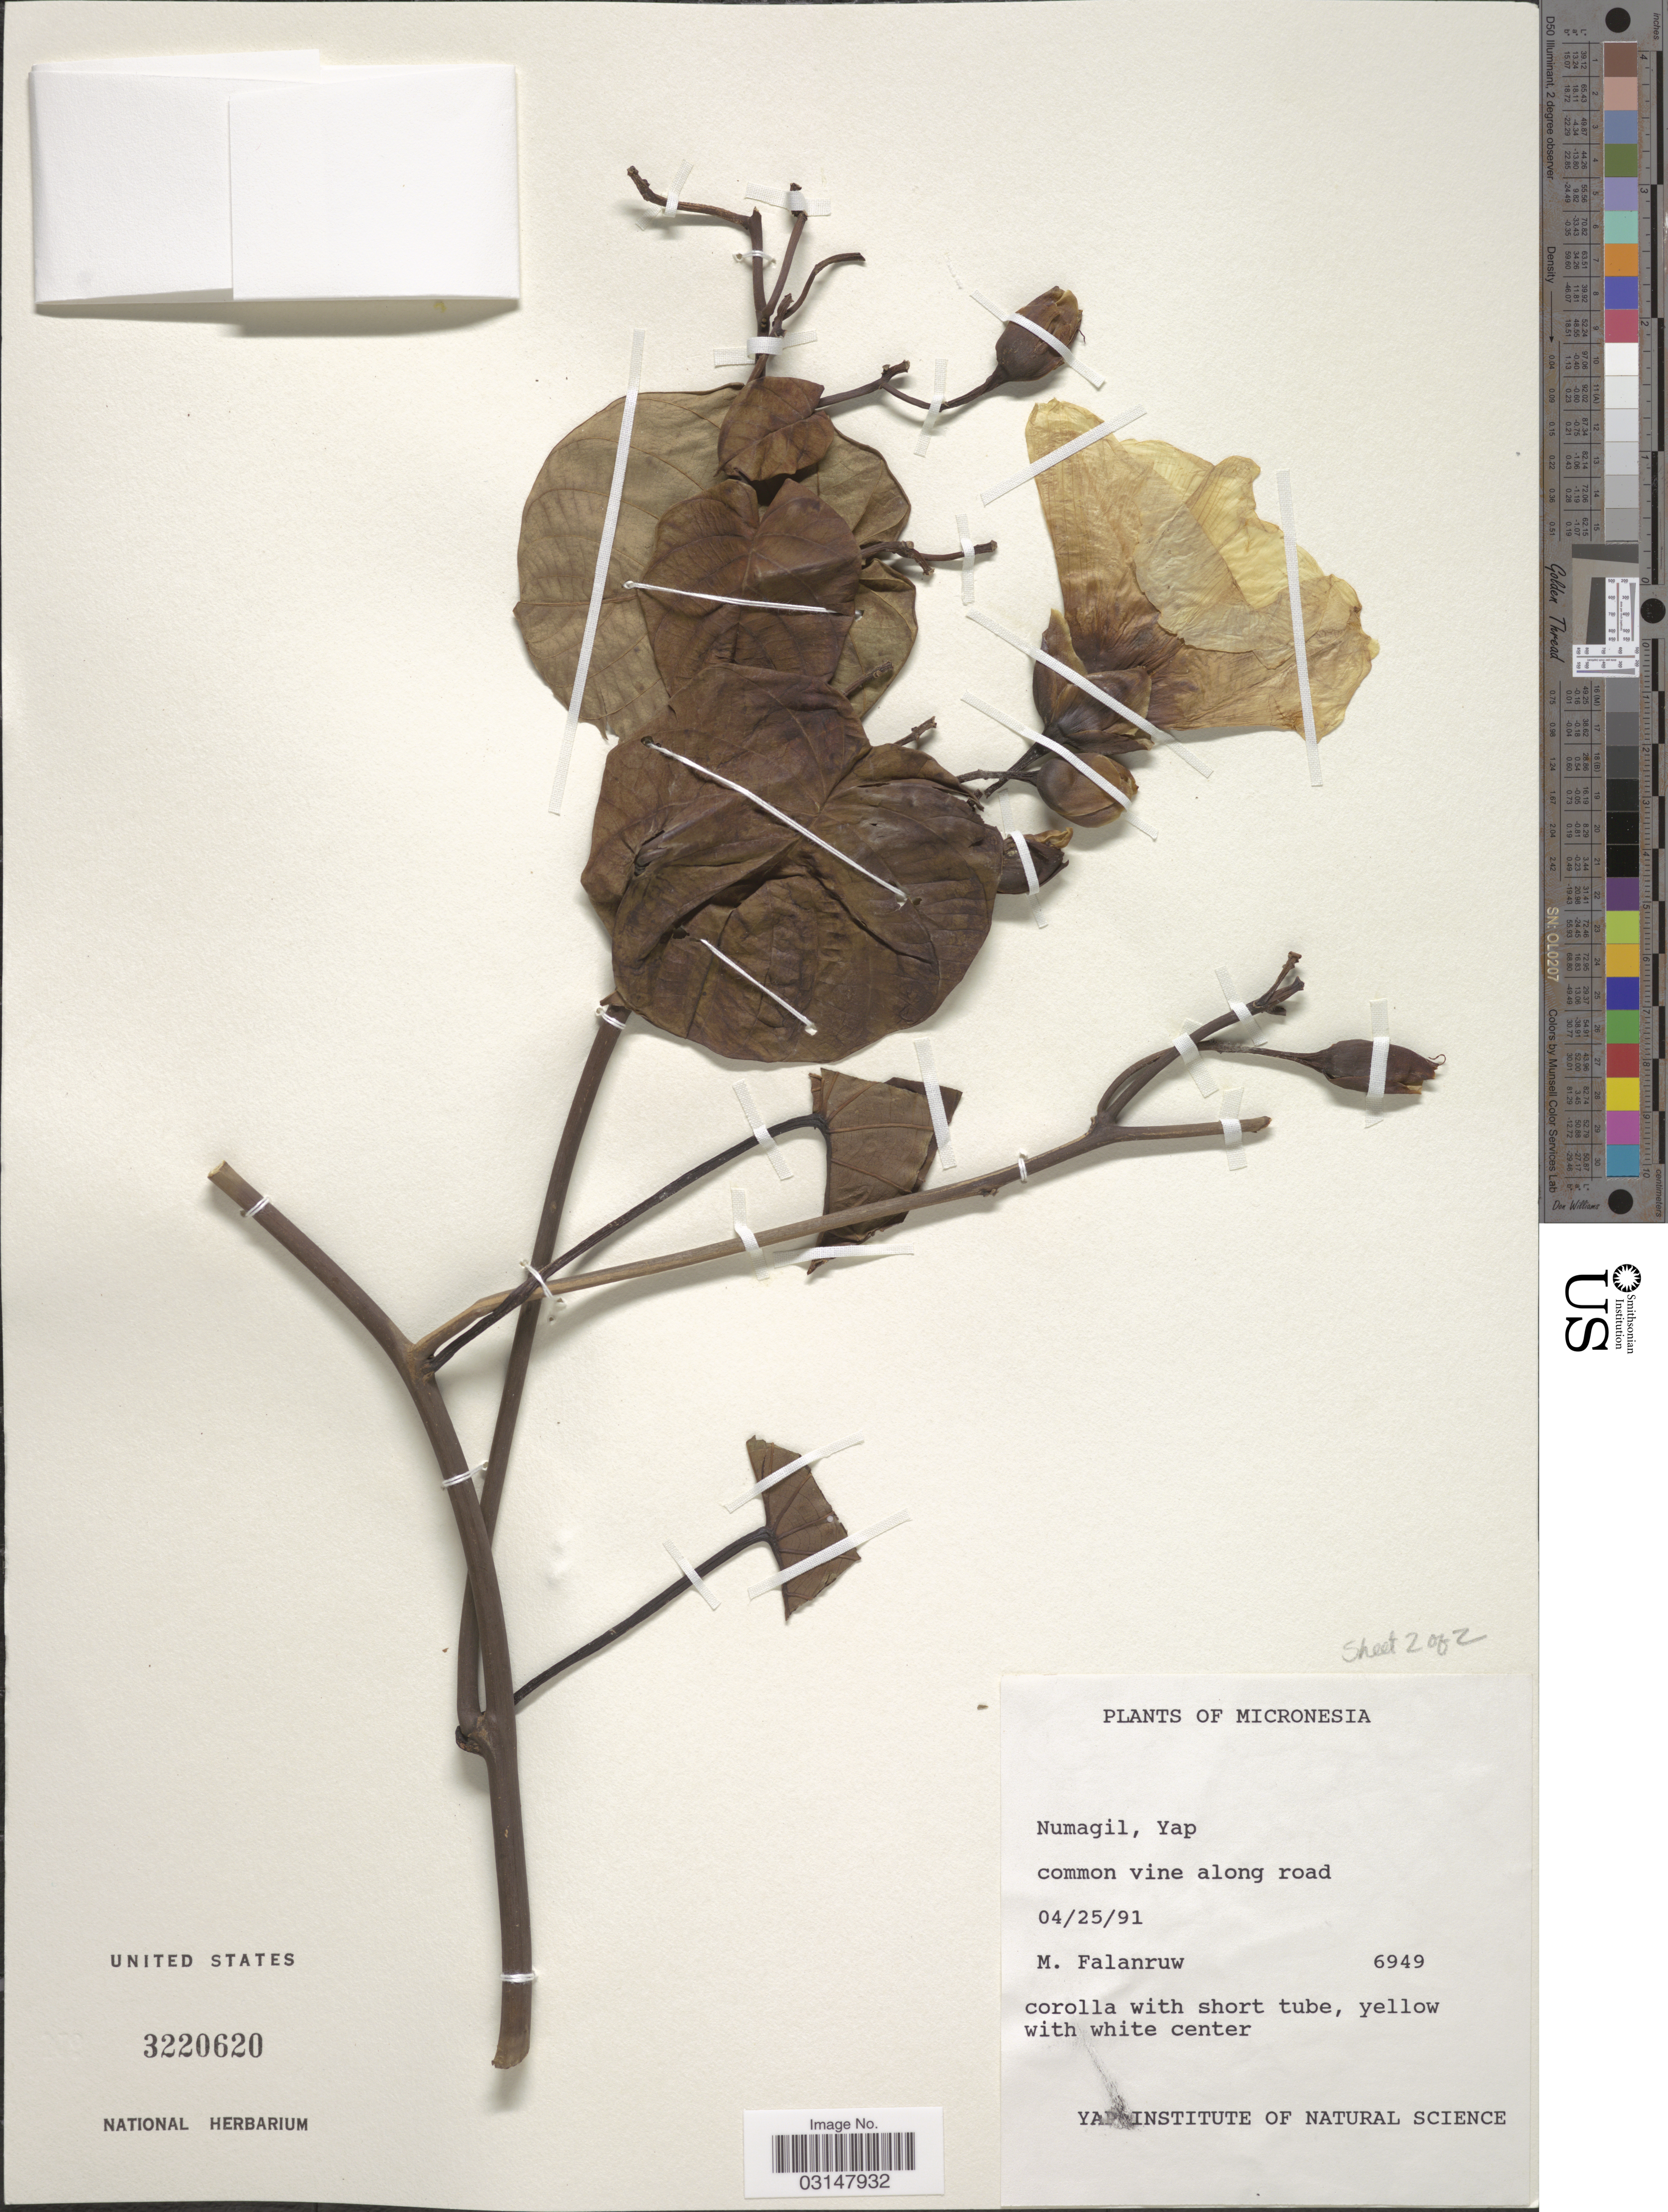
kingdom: Plantae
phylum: Tracheophyta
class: Magnoliopsida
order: Solanales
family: Convolvulaceae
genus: Decalobanthus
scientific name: Decalobanthus peltatus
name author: (L.) A. R. Simões & Staples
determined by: Wagner, W. L., (BOT), Smithsonian Institution - National Museum of Natural History (UNITED STATES)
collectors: M. Falanruw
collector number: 6949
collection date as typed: Transcribed d/m/y: 25/4/91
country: Micronesia, Federated States of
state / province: Yap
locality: Micronesia. Numagil.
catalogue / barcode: US 3220620